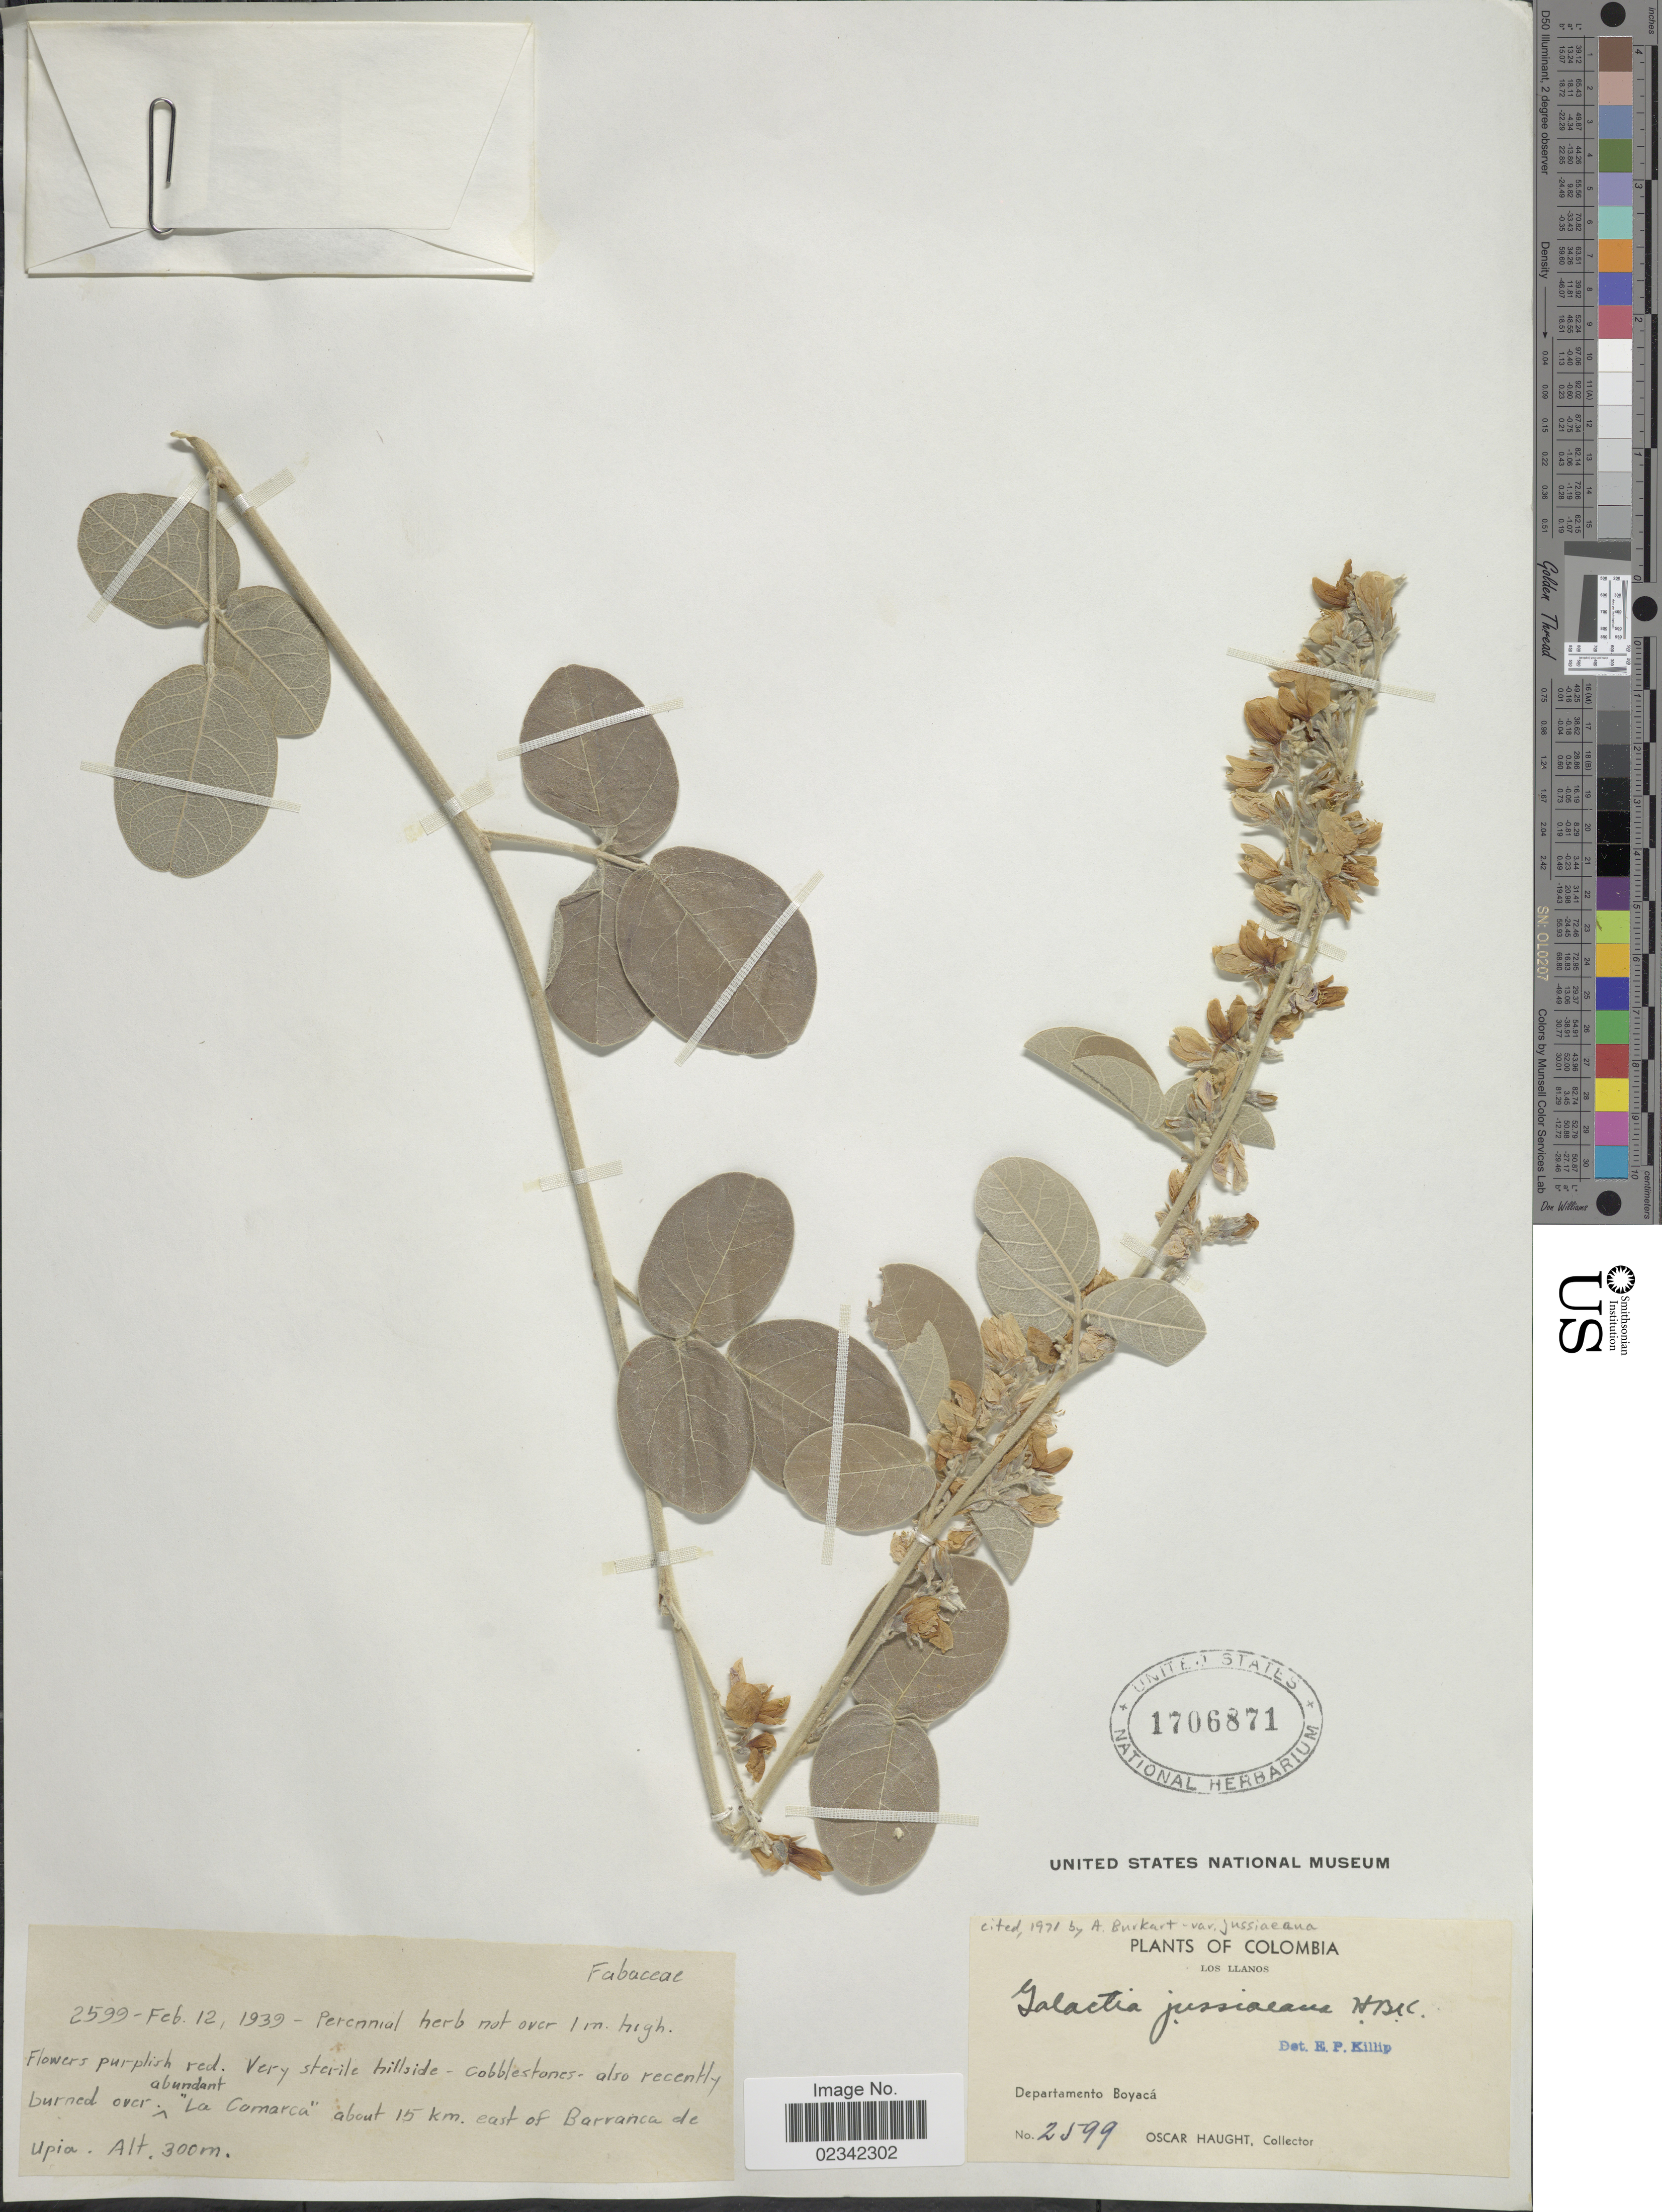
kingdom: Plantae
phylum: Tracheophyta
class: Magnoliopsida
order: Fabales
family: Fabaceae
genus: Galactia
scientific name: Galactia jussiaeana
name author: Kunth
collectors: O. L. Haught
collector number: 2599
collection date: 1939-02-12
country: Colombia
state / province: Boyacá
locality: Departamento Boyaca, "La Comarca" about 15 km. east of Barranca del Upia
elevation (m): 300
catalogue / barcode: US 1706871